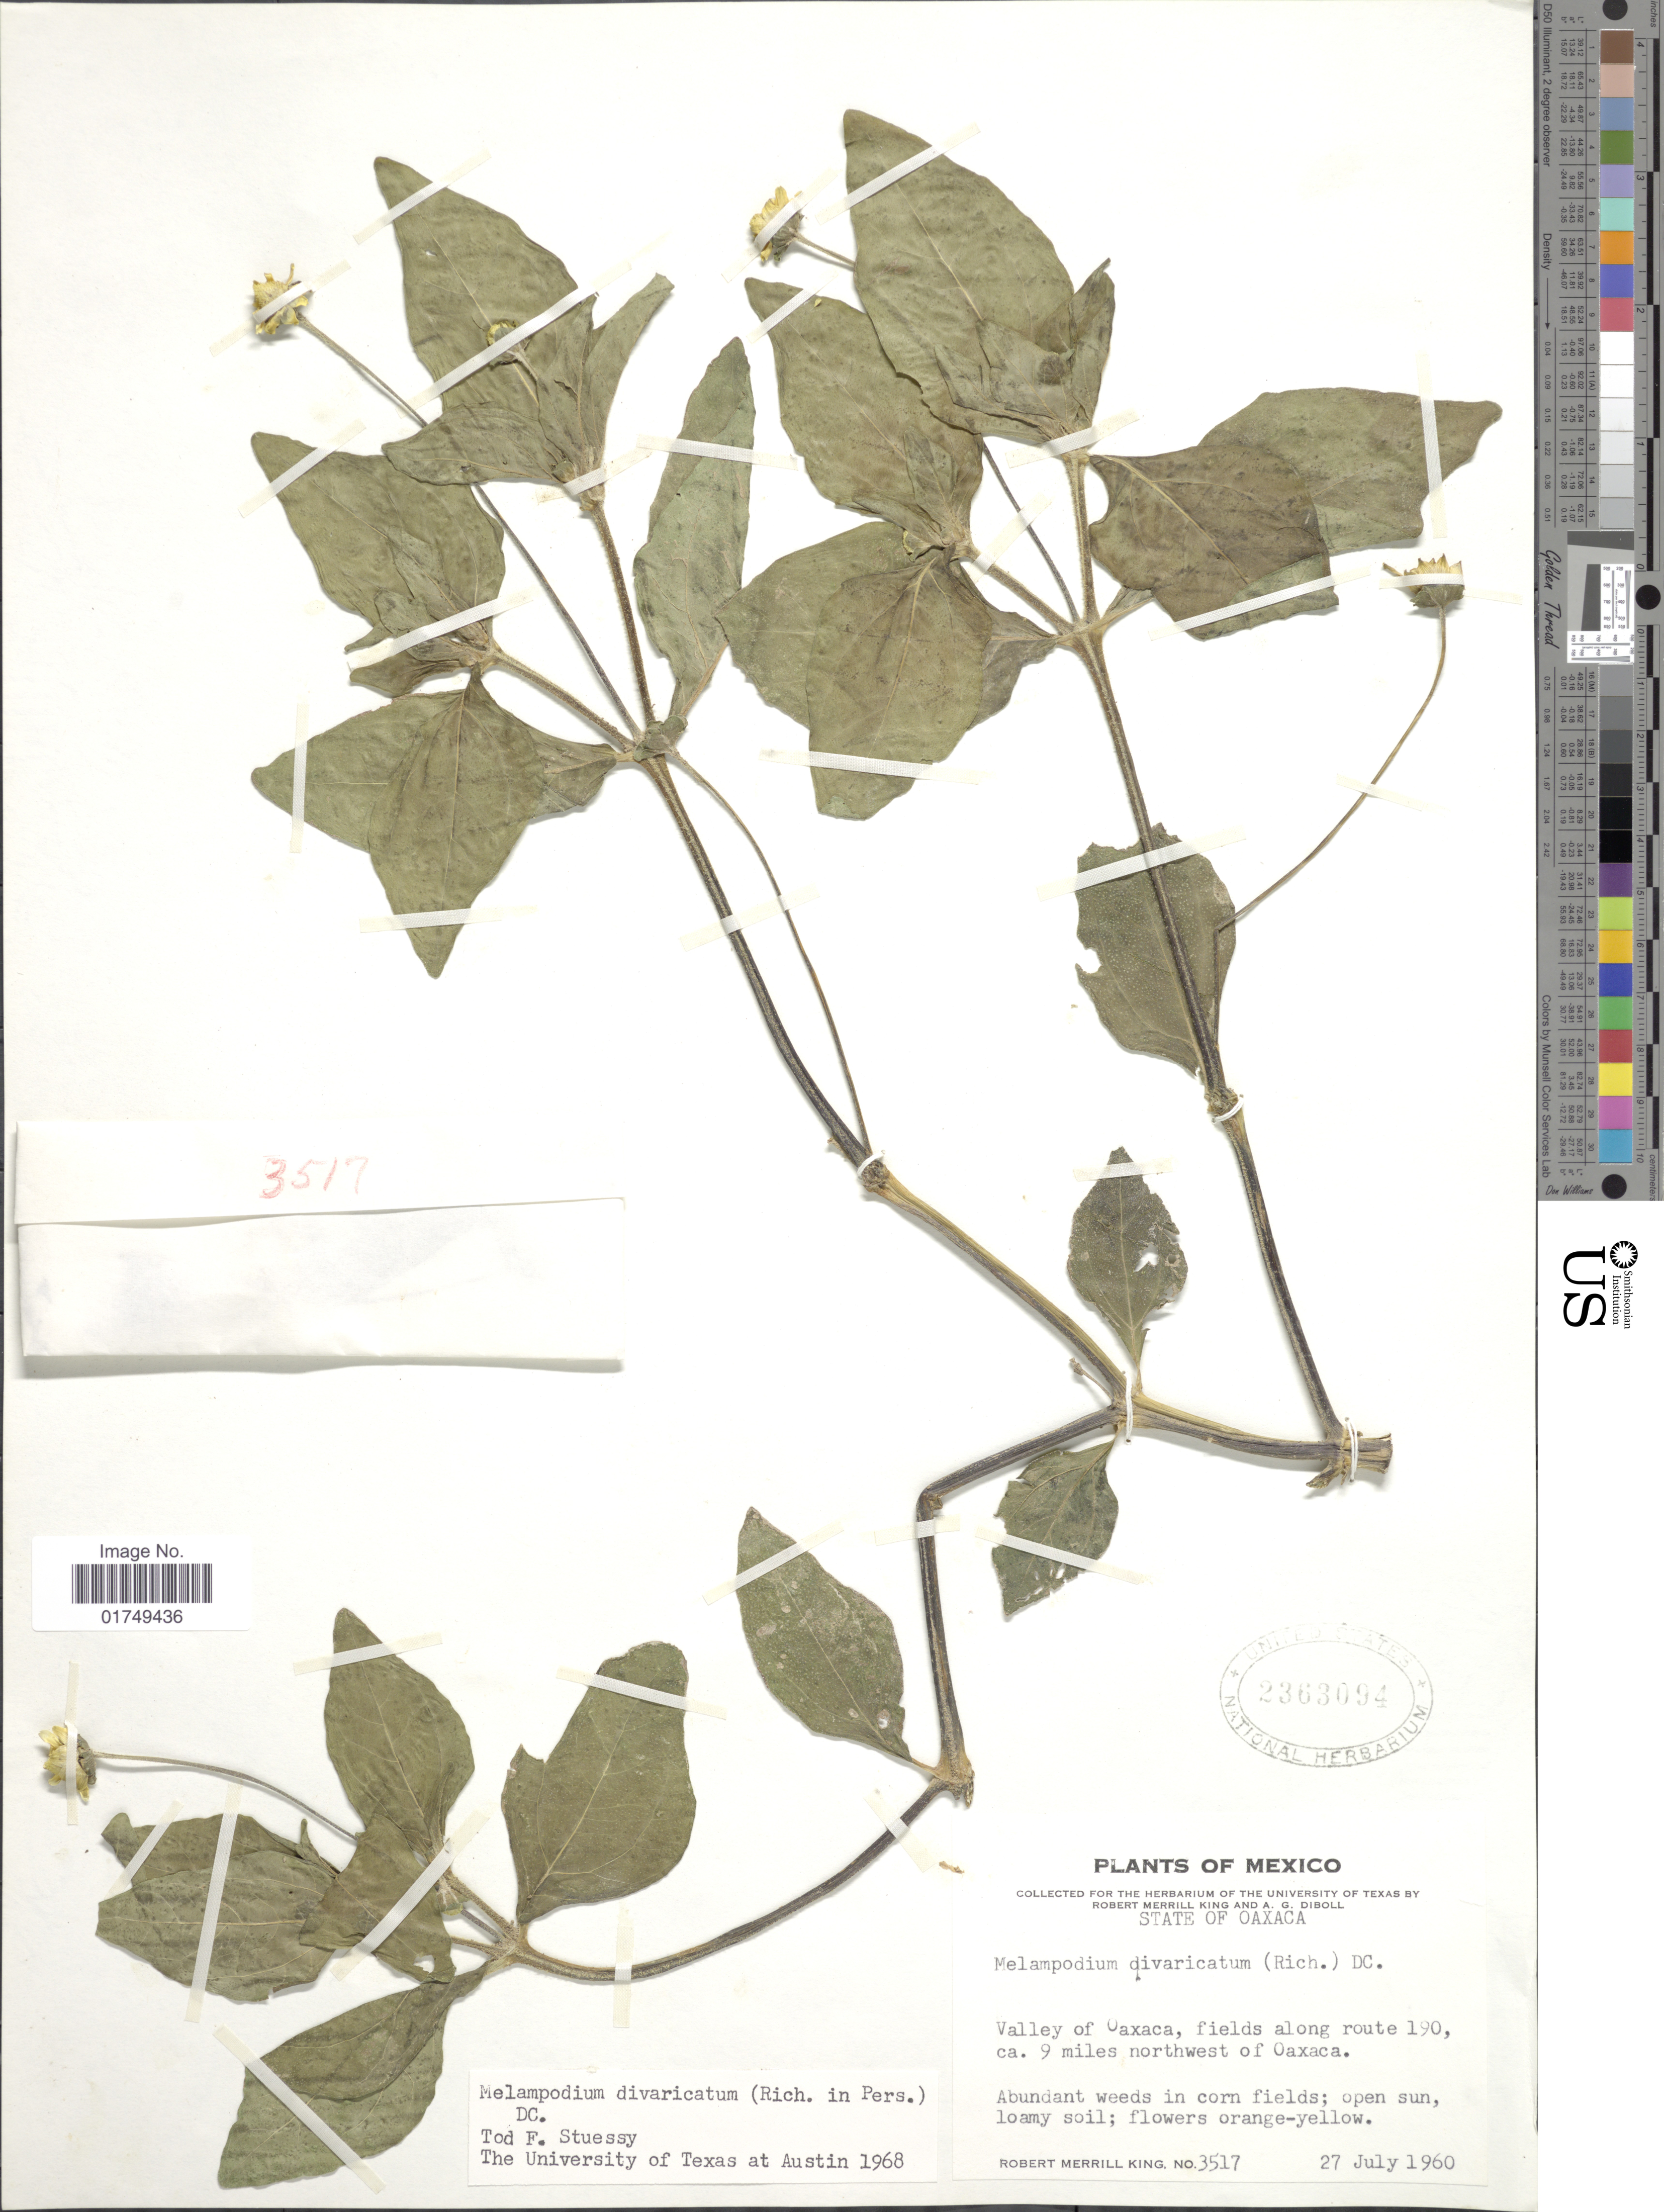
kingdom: Plantae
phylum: Tracheophyta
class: Magnoliopsida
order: Asterales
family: Asteraceae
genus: Melampodium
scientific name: Melampodium divaricatum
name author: (Rich.) DC.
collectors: R. M. King & A. Diboll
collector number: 3517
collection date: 1960-07-27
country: Mexico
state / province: Oaxaca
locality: Valley of Oaxaca, fields along route 190, ca 9 miles northwest of Oaxaca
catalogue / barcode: US 2363094